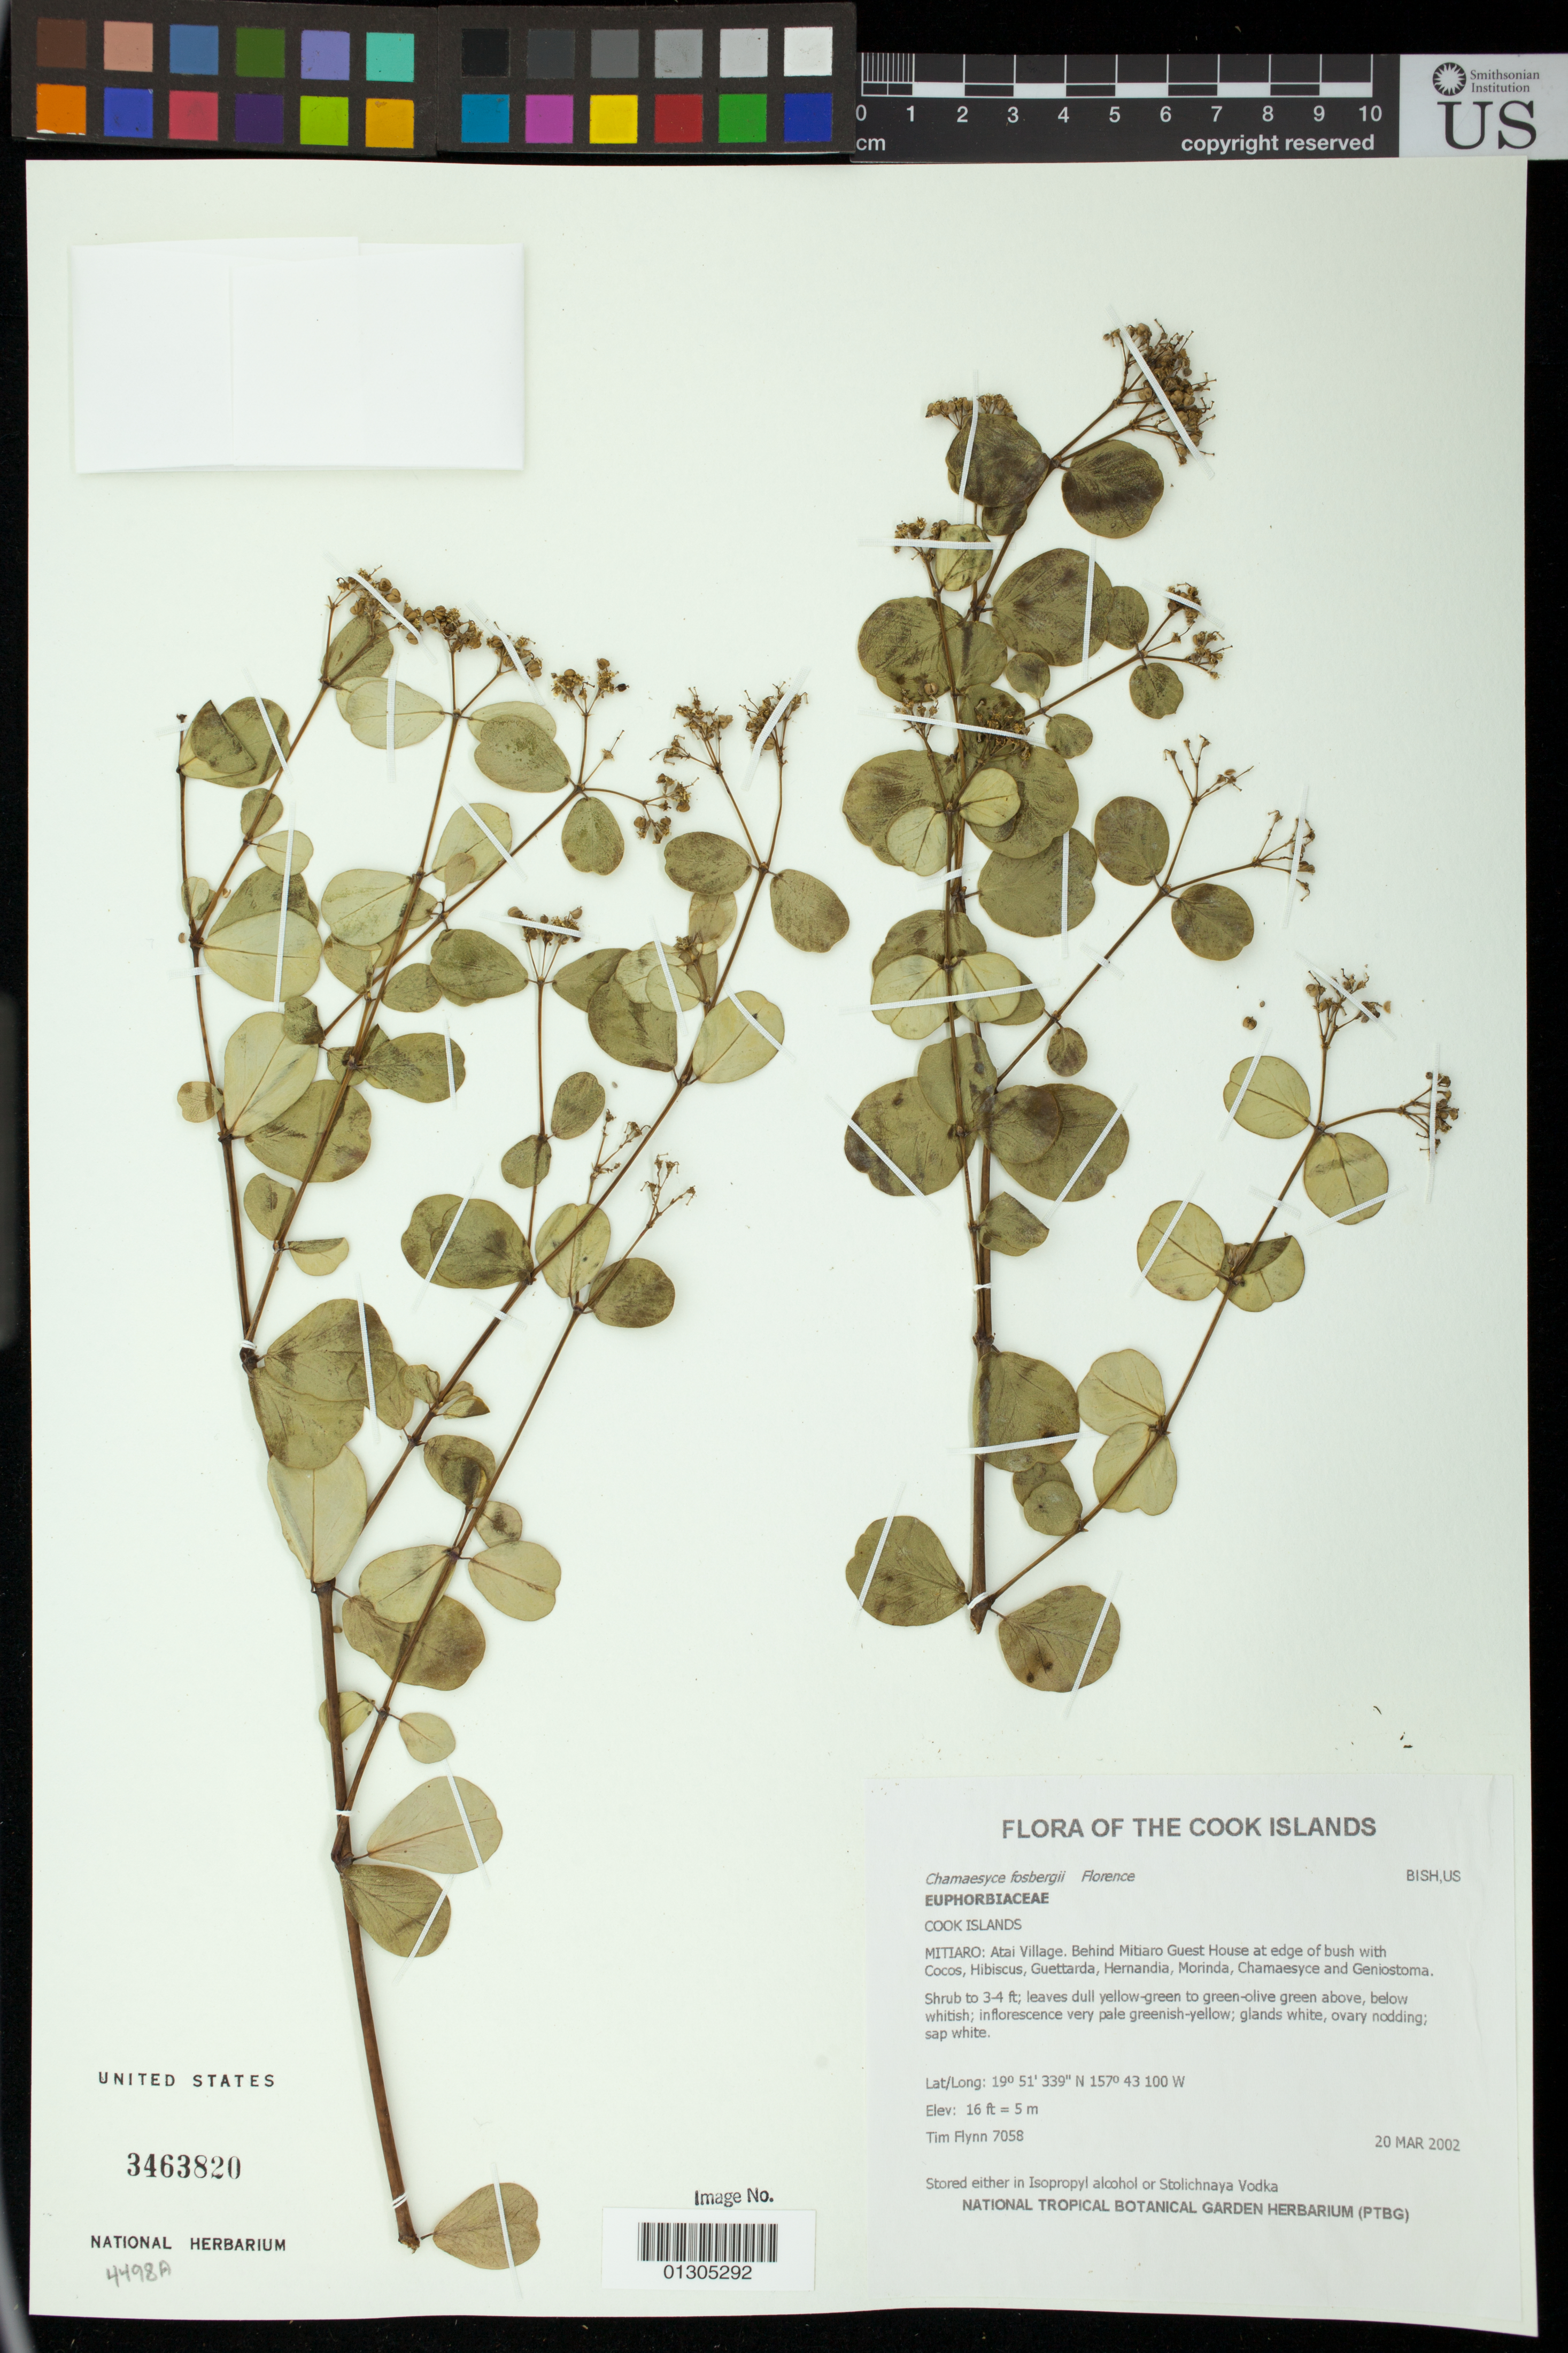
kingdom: Plantae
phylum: Tracheophyta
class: Magnoliopsida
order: Malpighiales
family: Euphorbiaceae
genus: Euphorbia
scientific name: Euphorbia fosbergii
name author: (J. Florence) Govaerts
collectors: T. W. Flynn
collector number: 7058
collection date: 2002-03-20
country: Cook Islands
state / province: Mitario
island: Mitiaro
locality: Atai Village. Behind Mitiaro Guest House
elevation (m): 5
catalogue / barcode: US 3463820